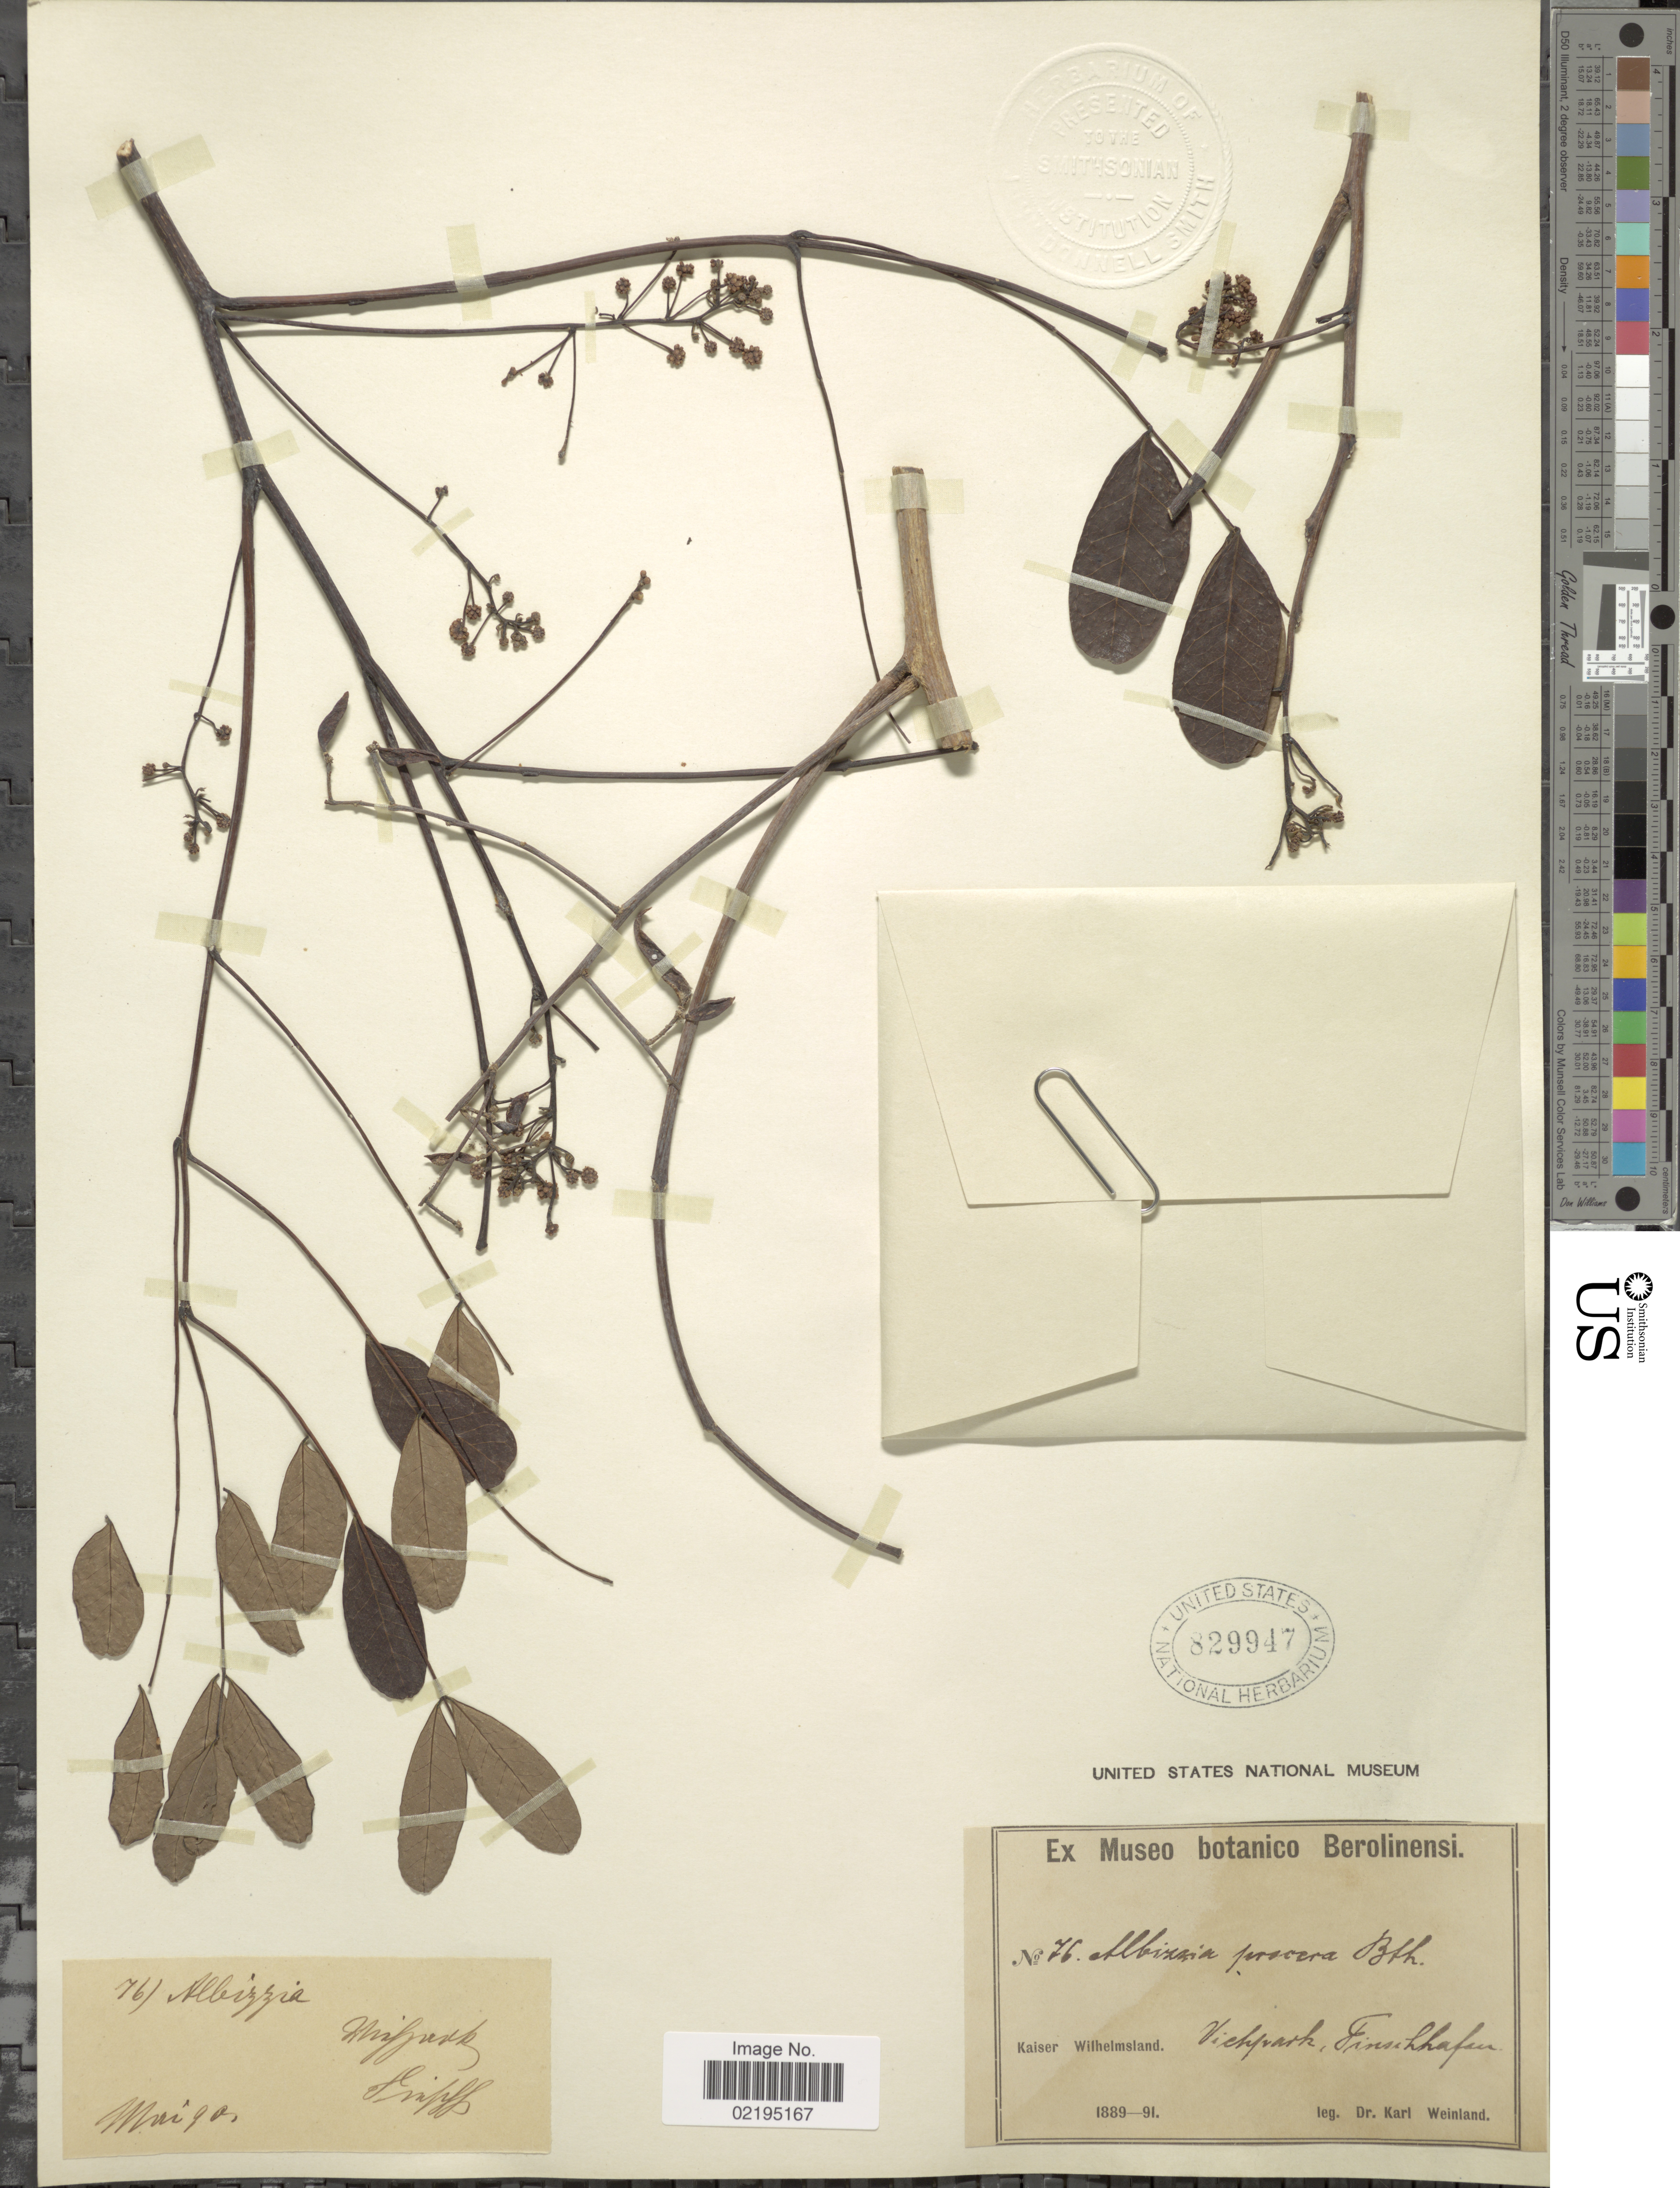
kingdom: Plantae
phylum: Tracheophyta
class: Magnoliopsida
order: Fabales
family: Fabaceae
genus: Albizia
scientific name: Albizia procera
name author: (Roxb.) Benth.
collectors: K. Weinland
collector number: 76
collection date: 1889/1891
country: Papua New Guinea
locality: Kaiser Wilhelmsland, Vichprack, Finschhafen, Muriga. [interpreted]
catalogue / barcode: US 829947